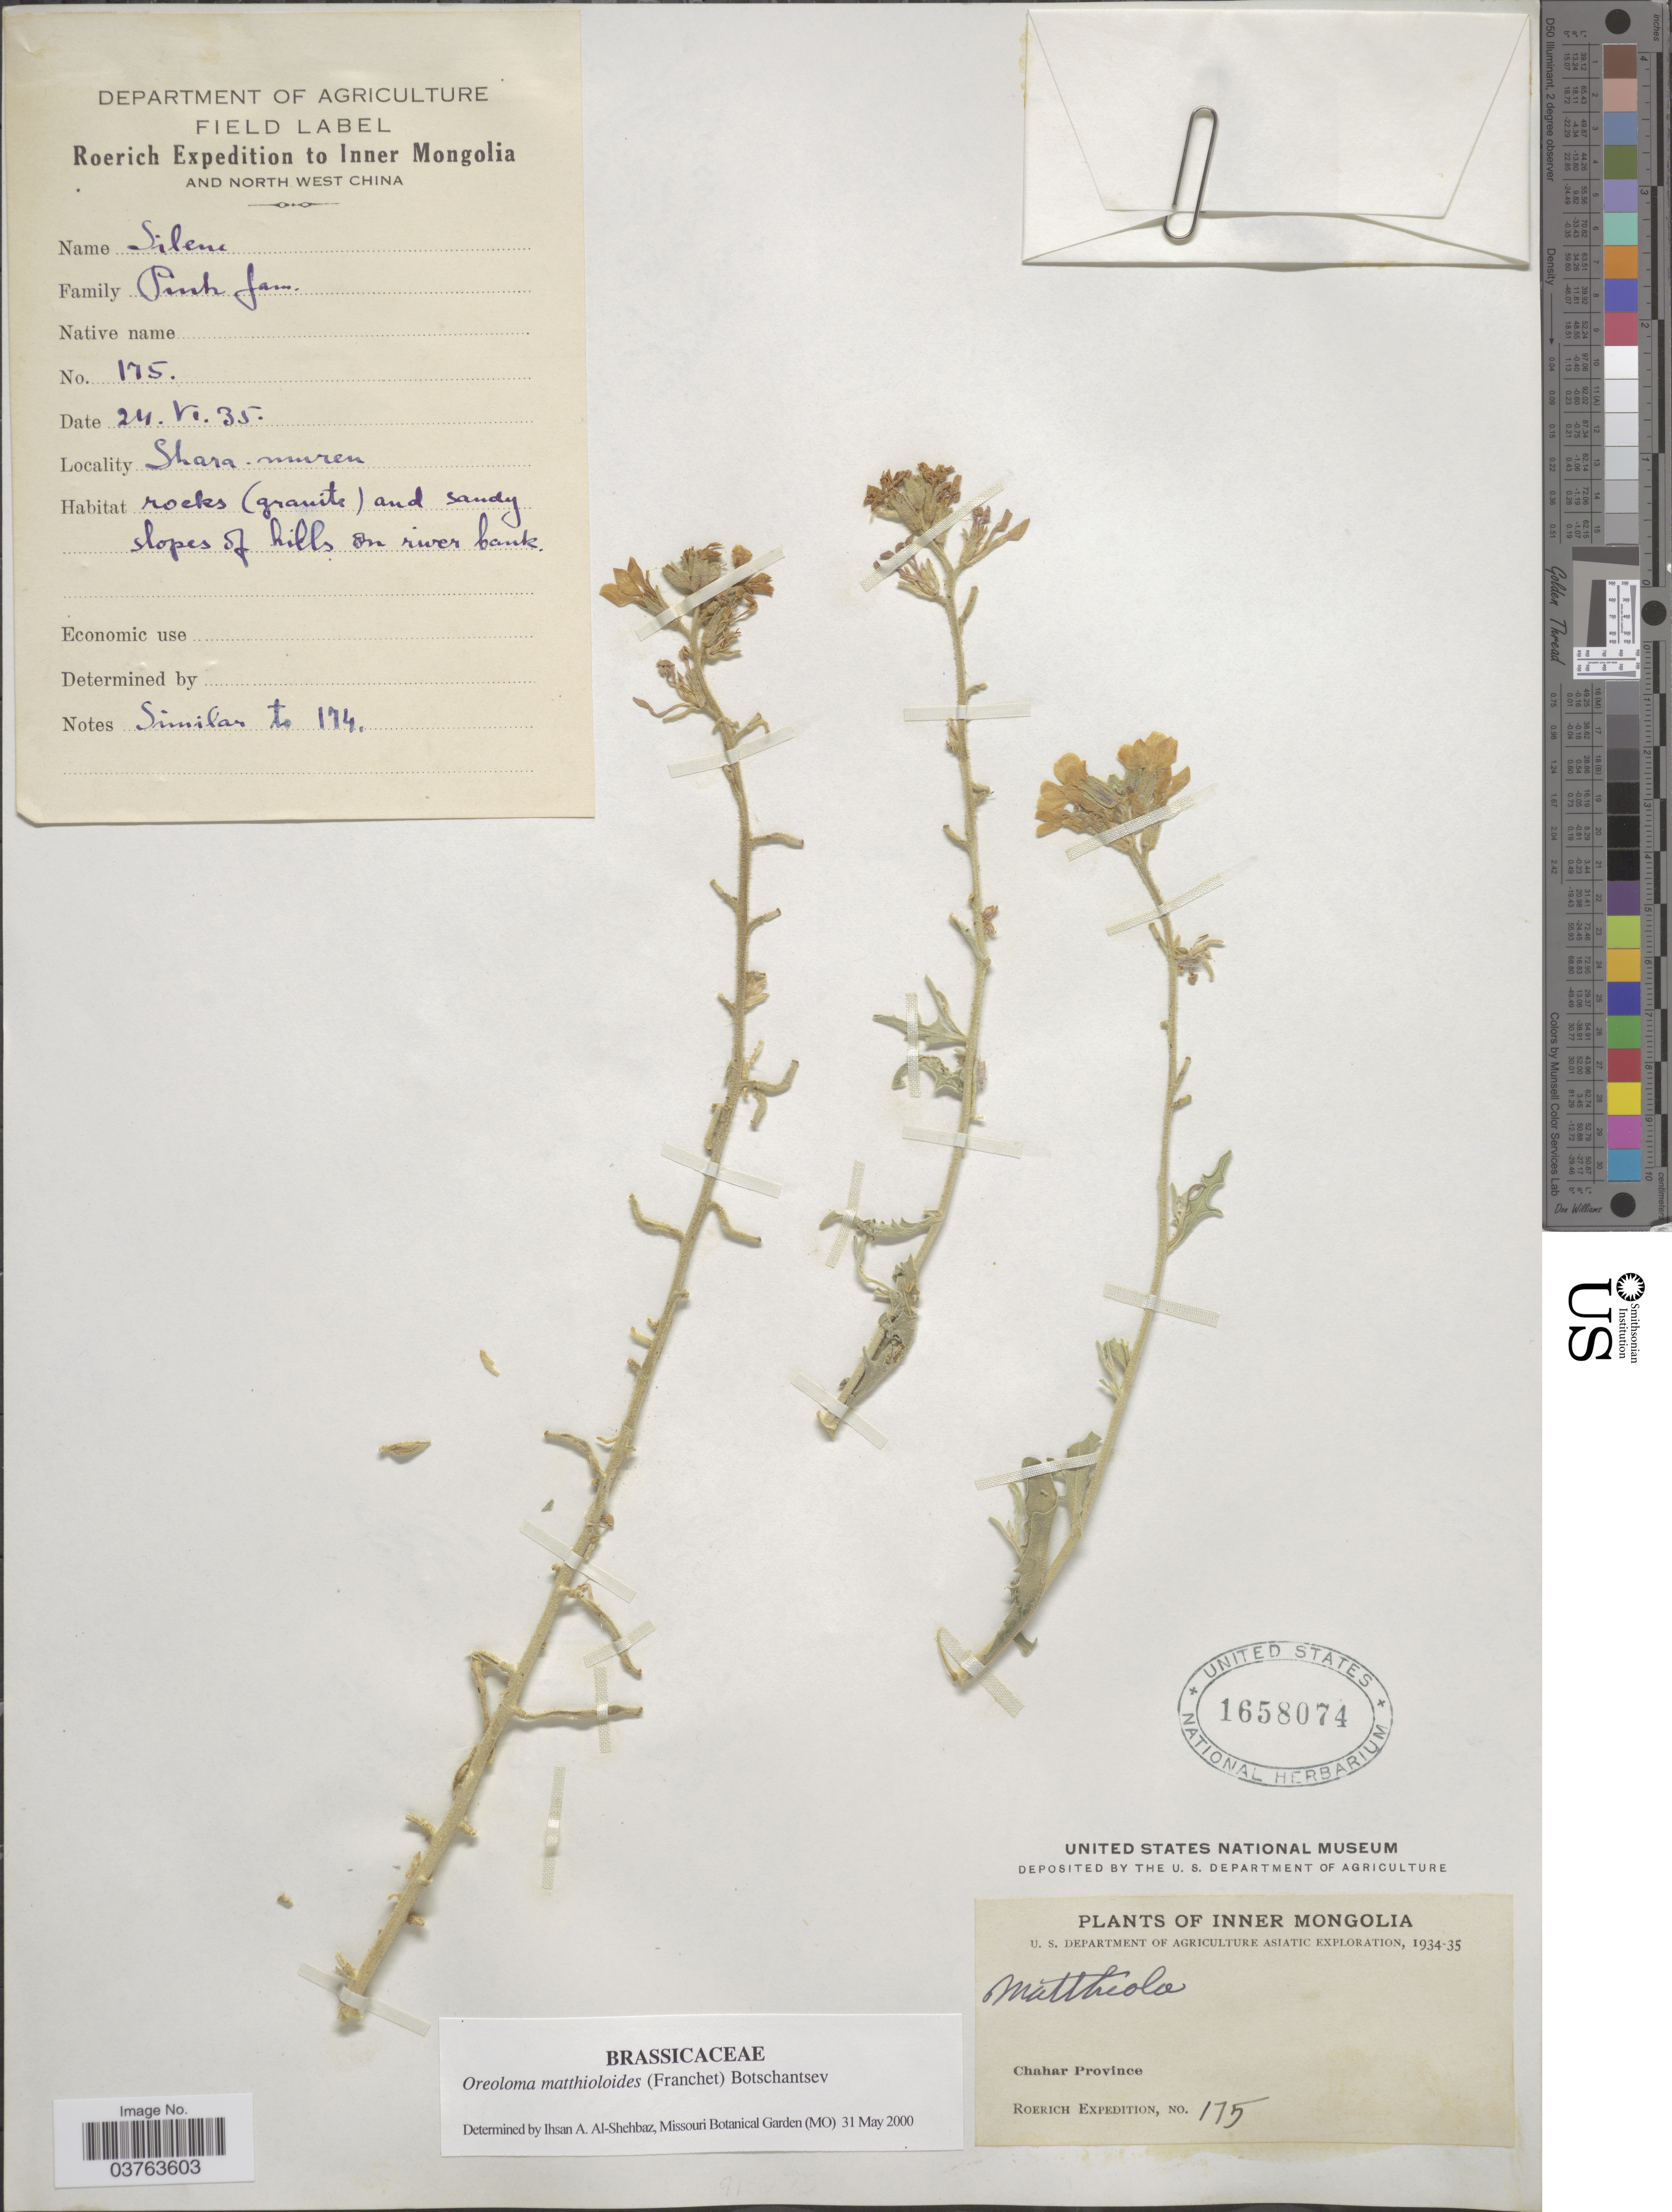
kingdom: Plantae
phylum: Tracheophyta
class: Magnoliopsida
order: Brassicales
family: Brassicaceae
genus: Oreoloma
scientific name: Oreoloma matthioloides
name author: (Franch.) Botsch.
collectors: Roerich Expedition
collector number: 175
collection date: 1935-06-24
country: China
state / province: Nei Monggol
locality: Chahar Province. Inner Mongolia and north west China. Shara-muren.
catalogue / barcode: US 1658074